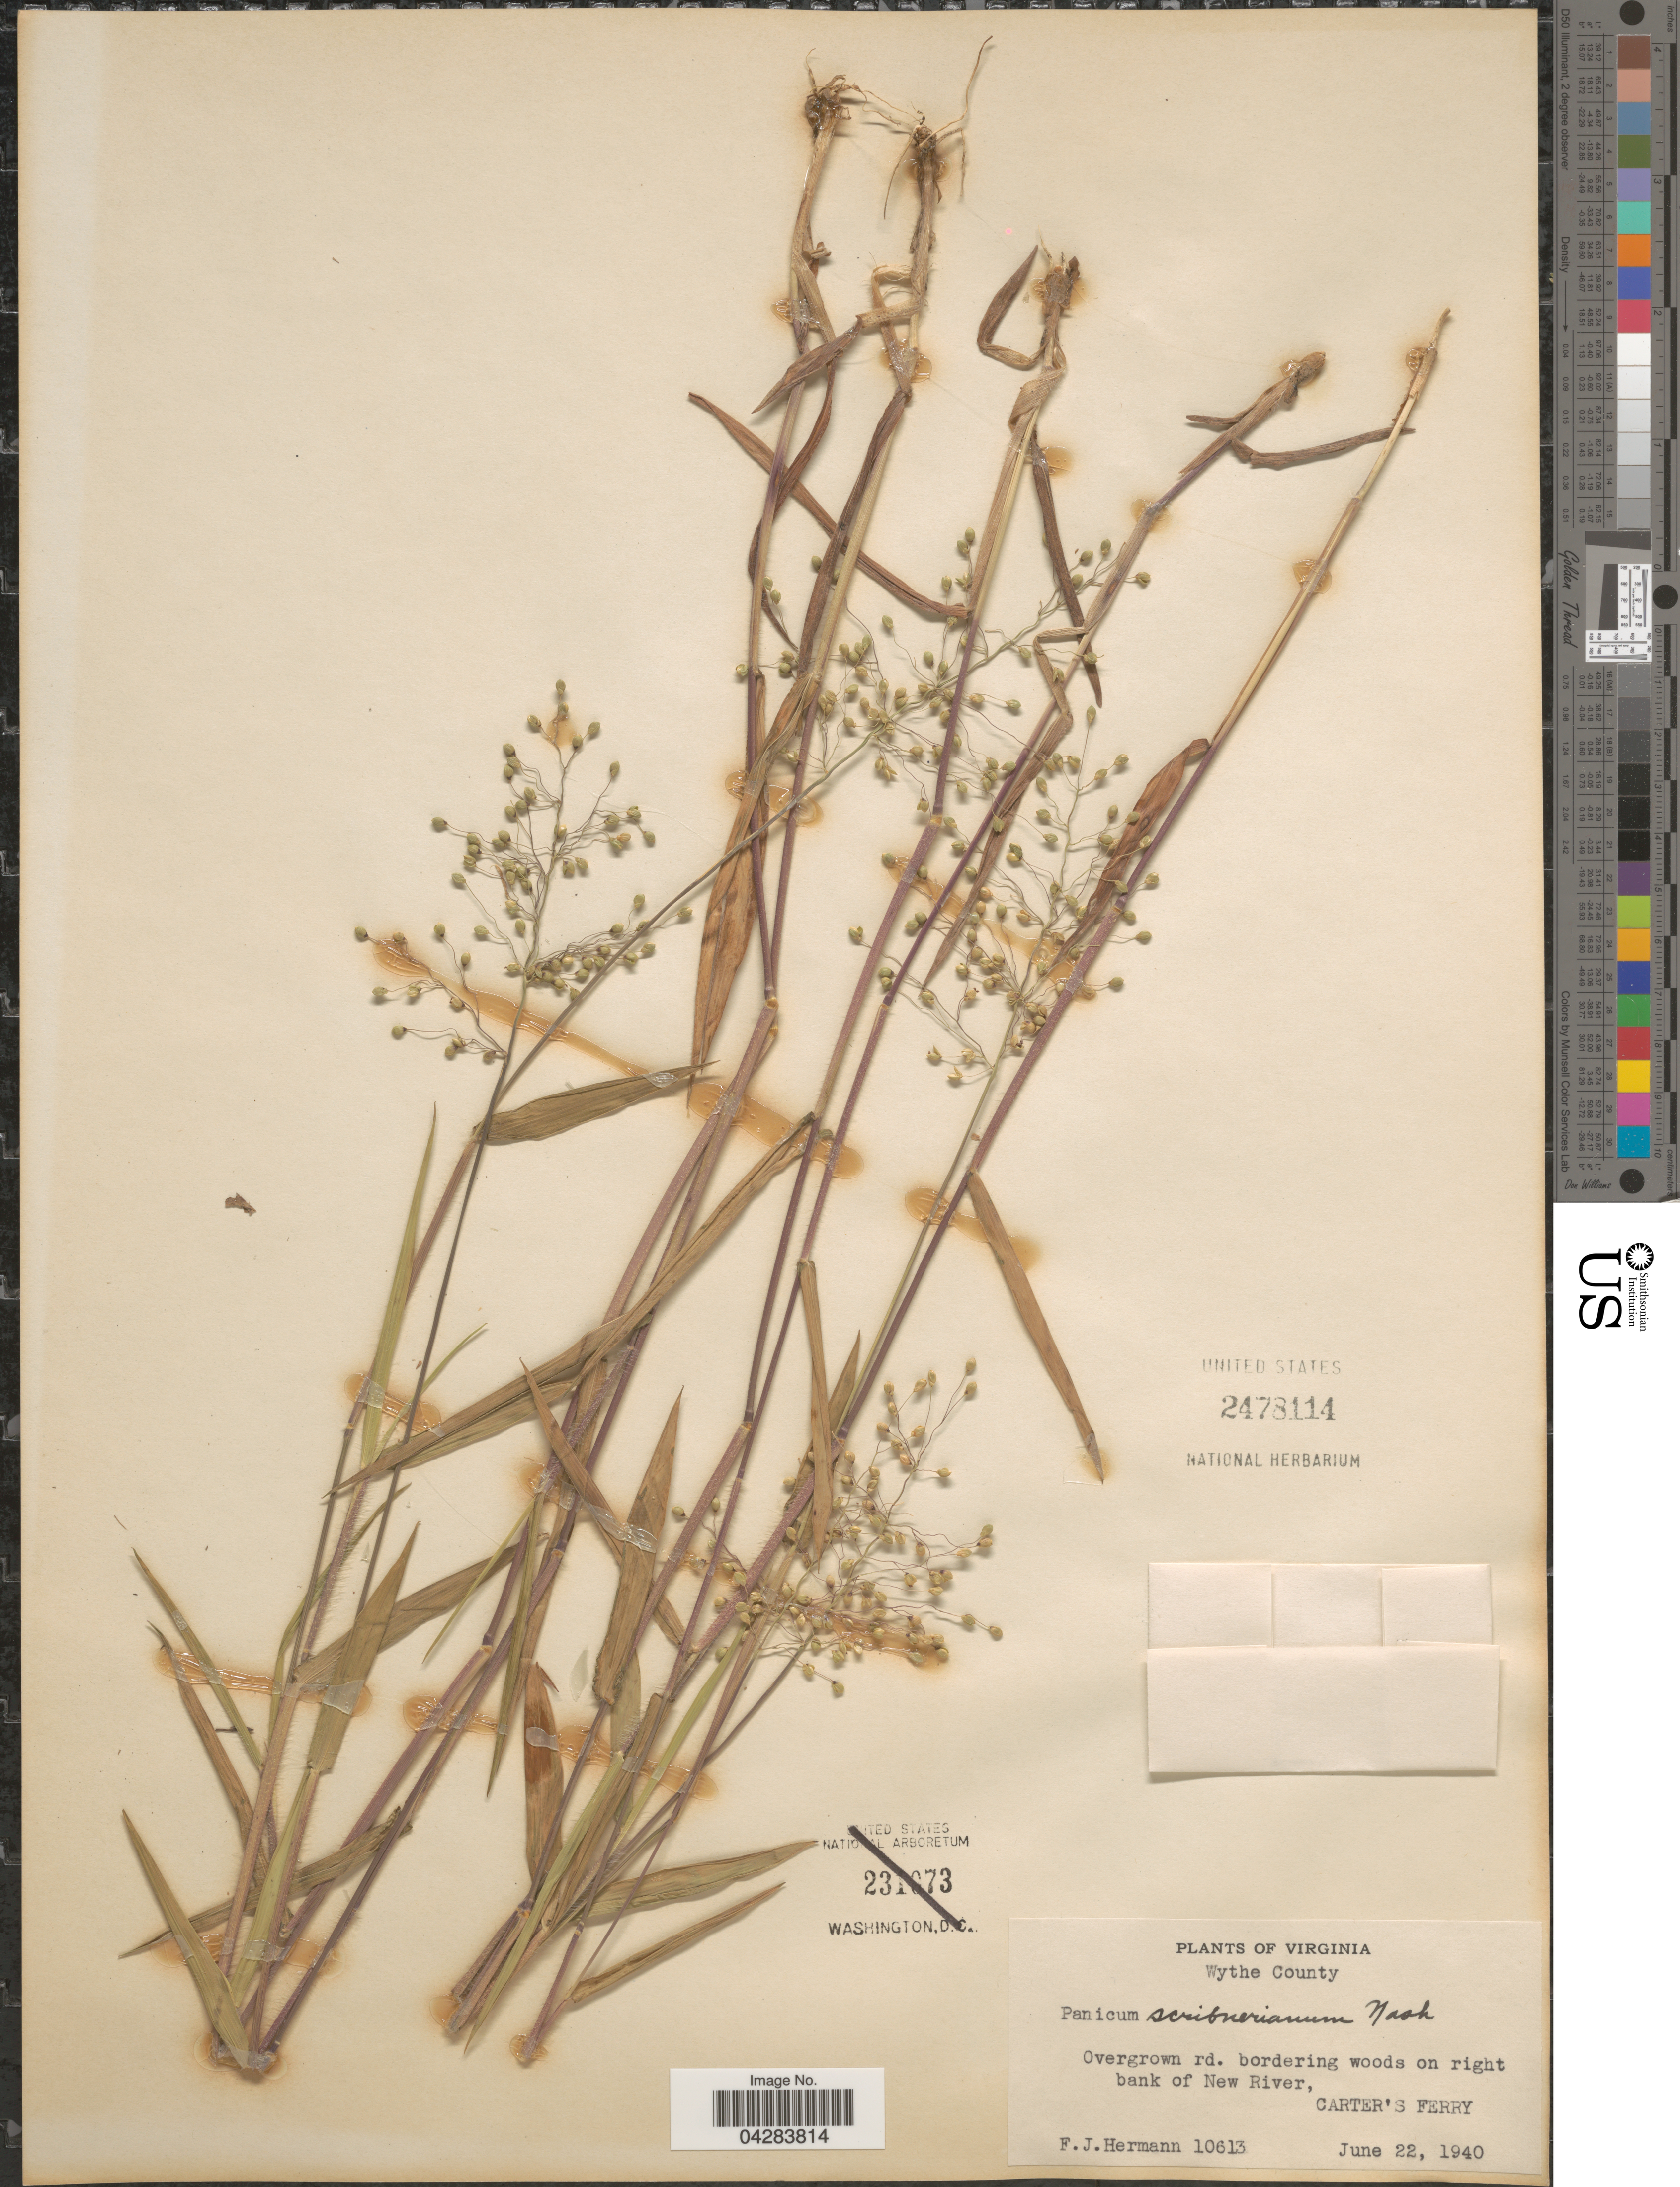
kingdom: Plantae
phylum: Tracheophyta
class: Liliopsida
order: Poales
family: Poaceae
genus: Dichanthelium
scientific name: Dichanthelium oligosanthes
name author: (Schult.) Gould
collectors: F. J. Hermann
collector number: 10613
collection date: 1940-06-22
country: United States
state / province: Virginia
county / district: Wythe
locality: Wythe County. Overgrown rd. bordering woods on right bank of New River, Carter's Ferry.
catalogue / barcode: US 2478114